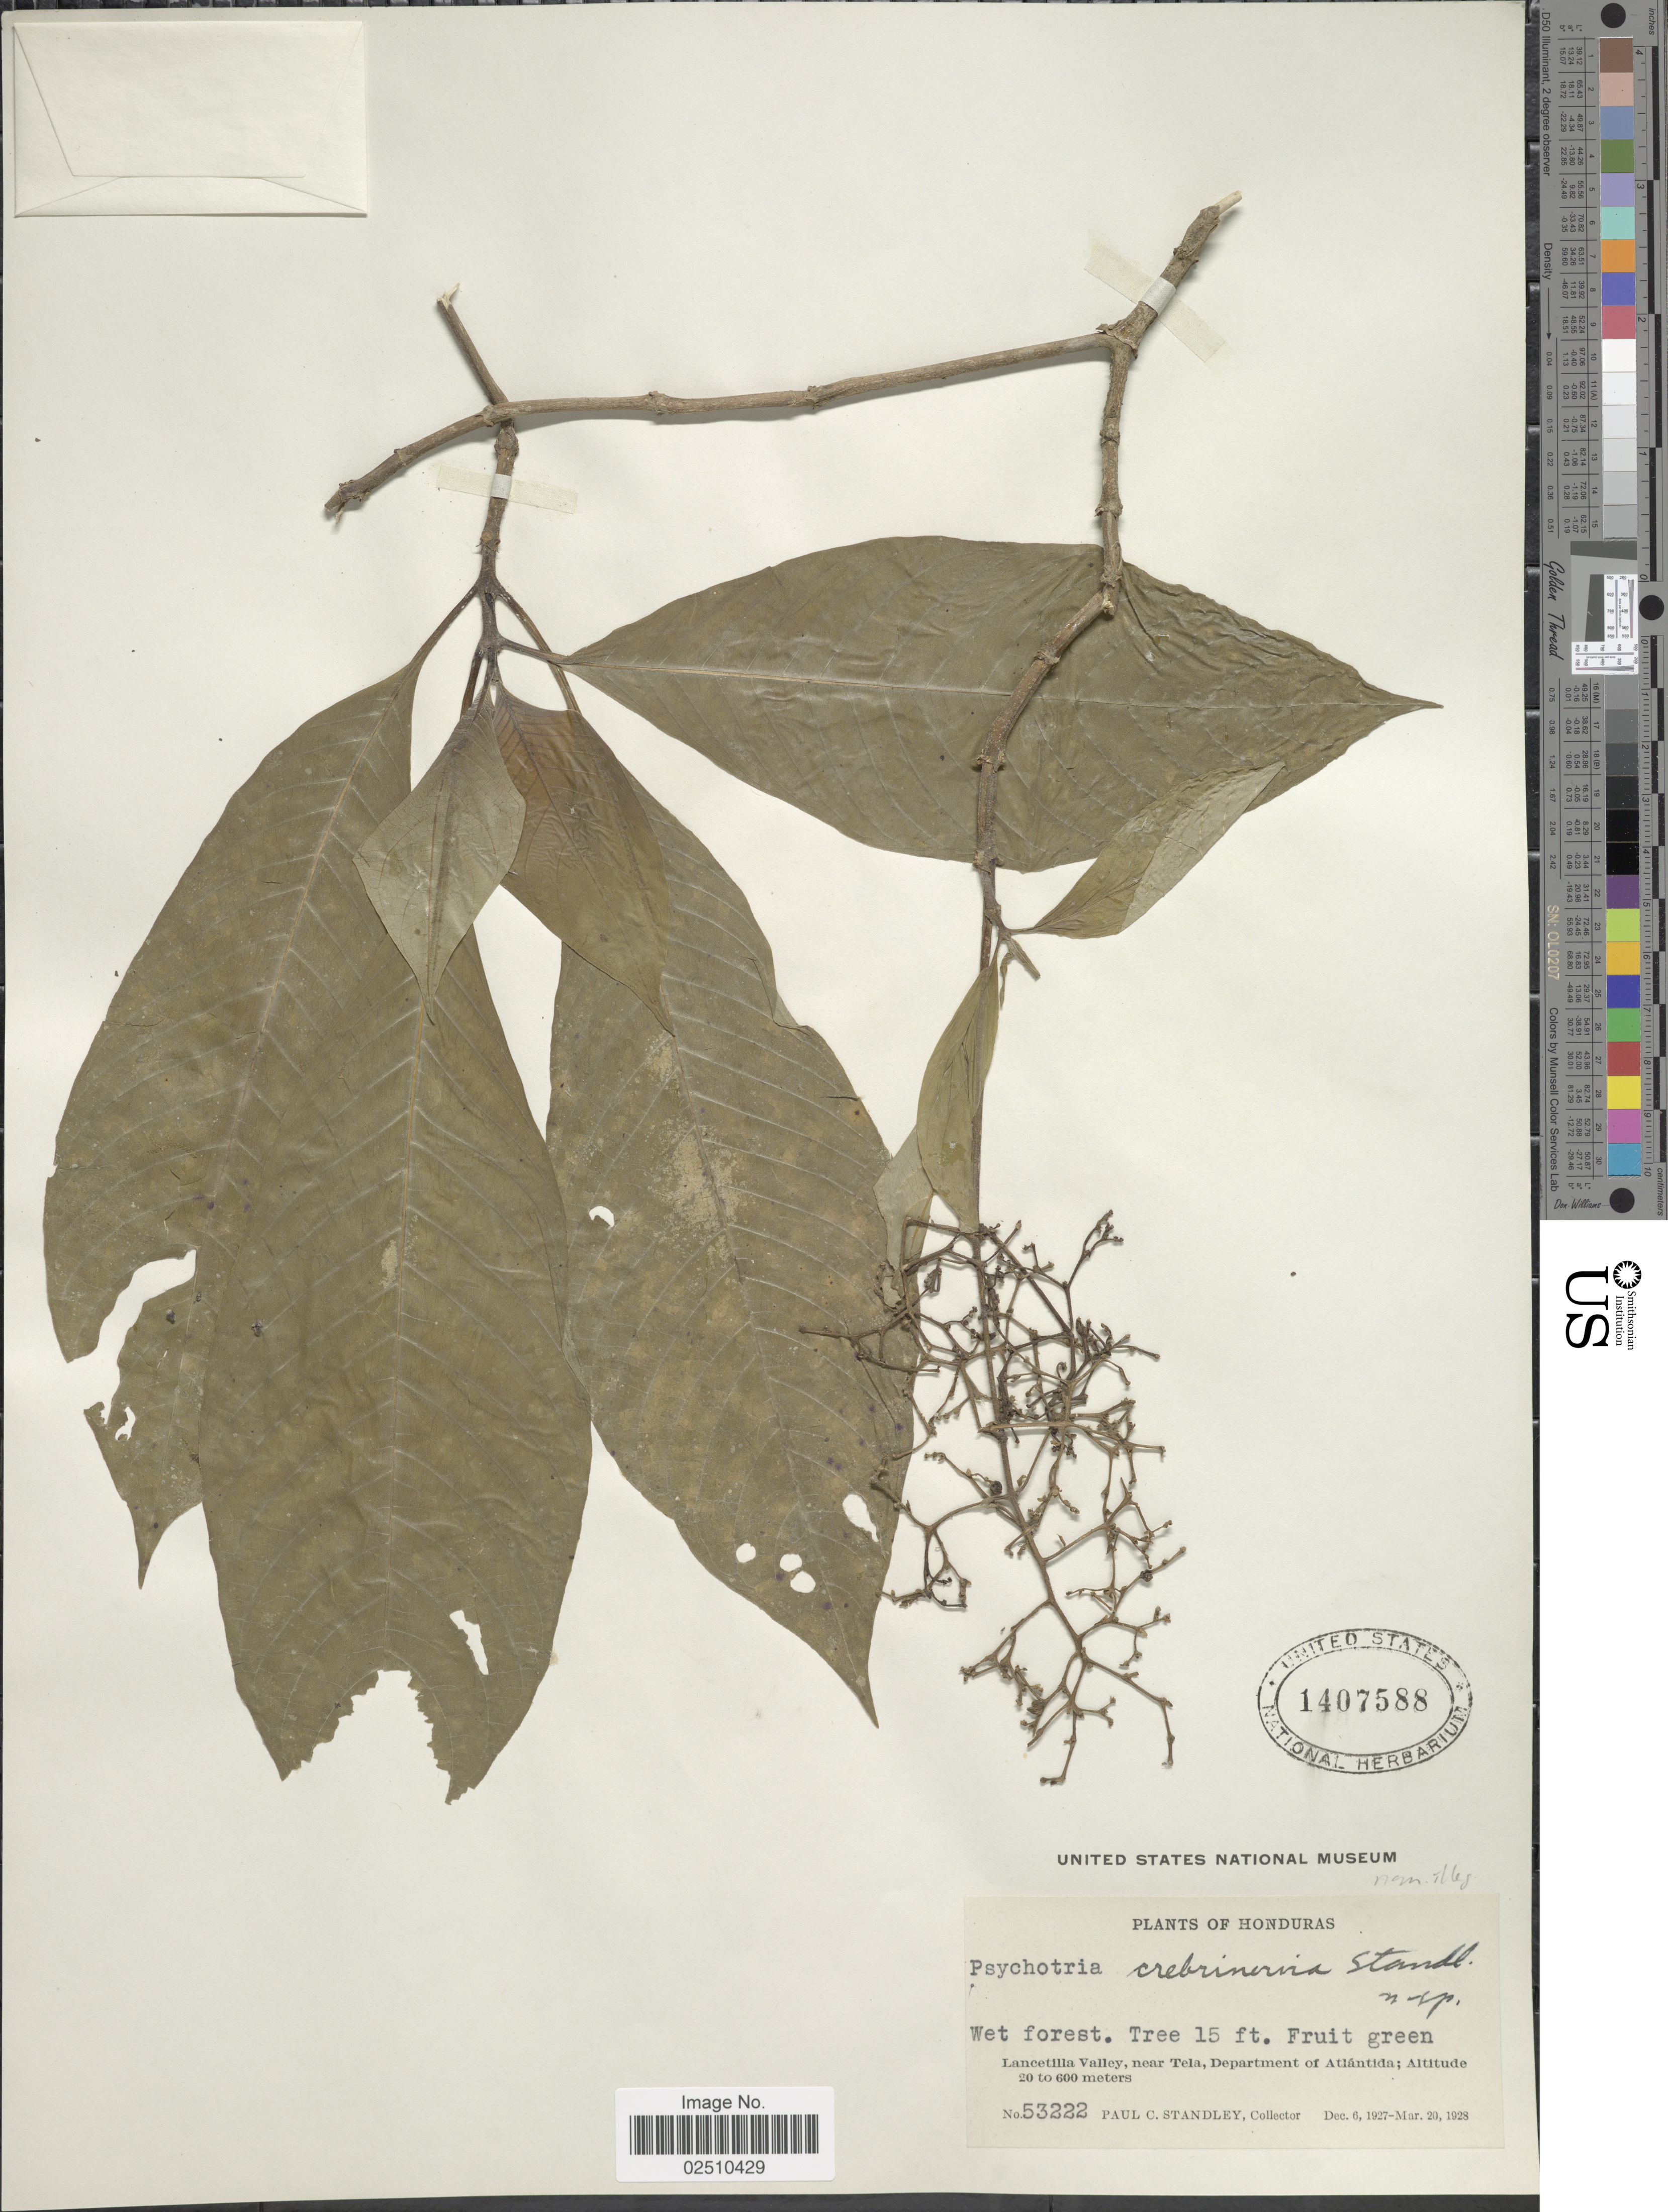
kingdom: Plantae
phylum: Tracheophyta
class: Magnoliopsida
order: Gentianales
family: Rubiaceae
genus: Psychotria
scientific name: Psychotria berteroana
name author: DC.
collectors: P. C. Standley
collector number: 53222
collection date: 1927-12-06/1928-03-20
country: Honduras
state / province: Atlántida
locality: Lancetilla Valley, near Tela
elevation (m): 20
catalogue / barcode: US 1407588